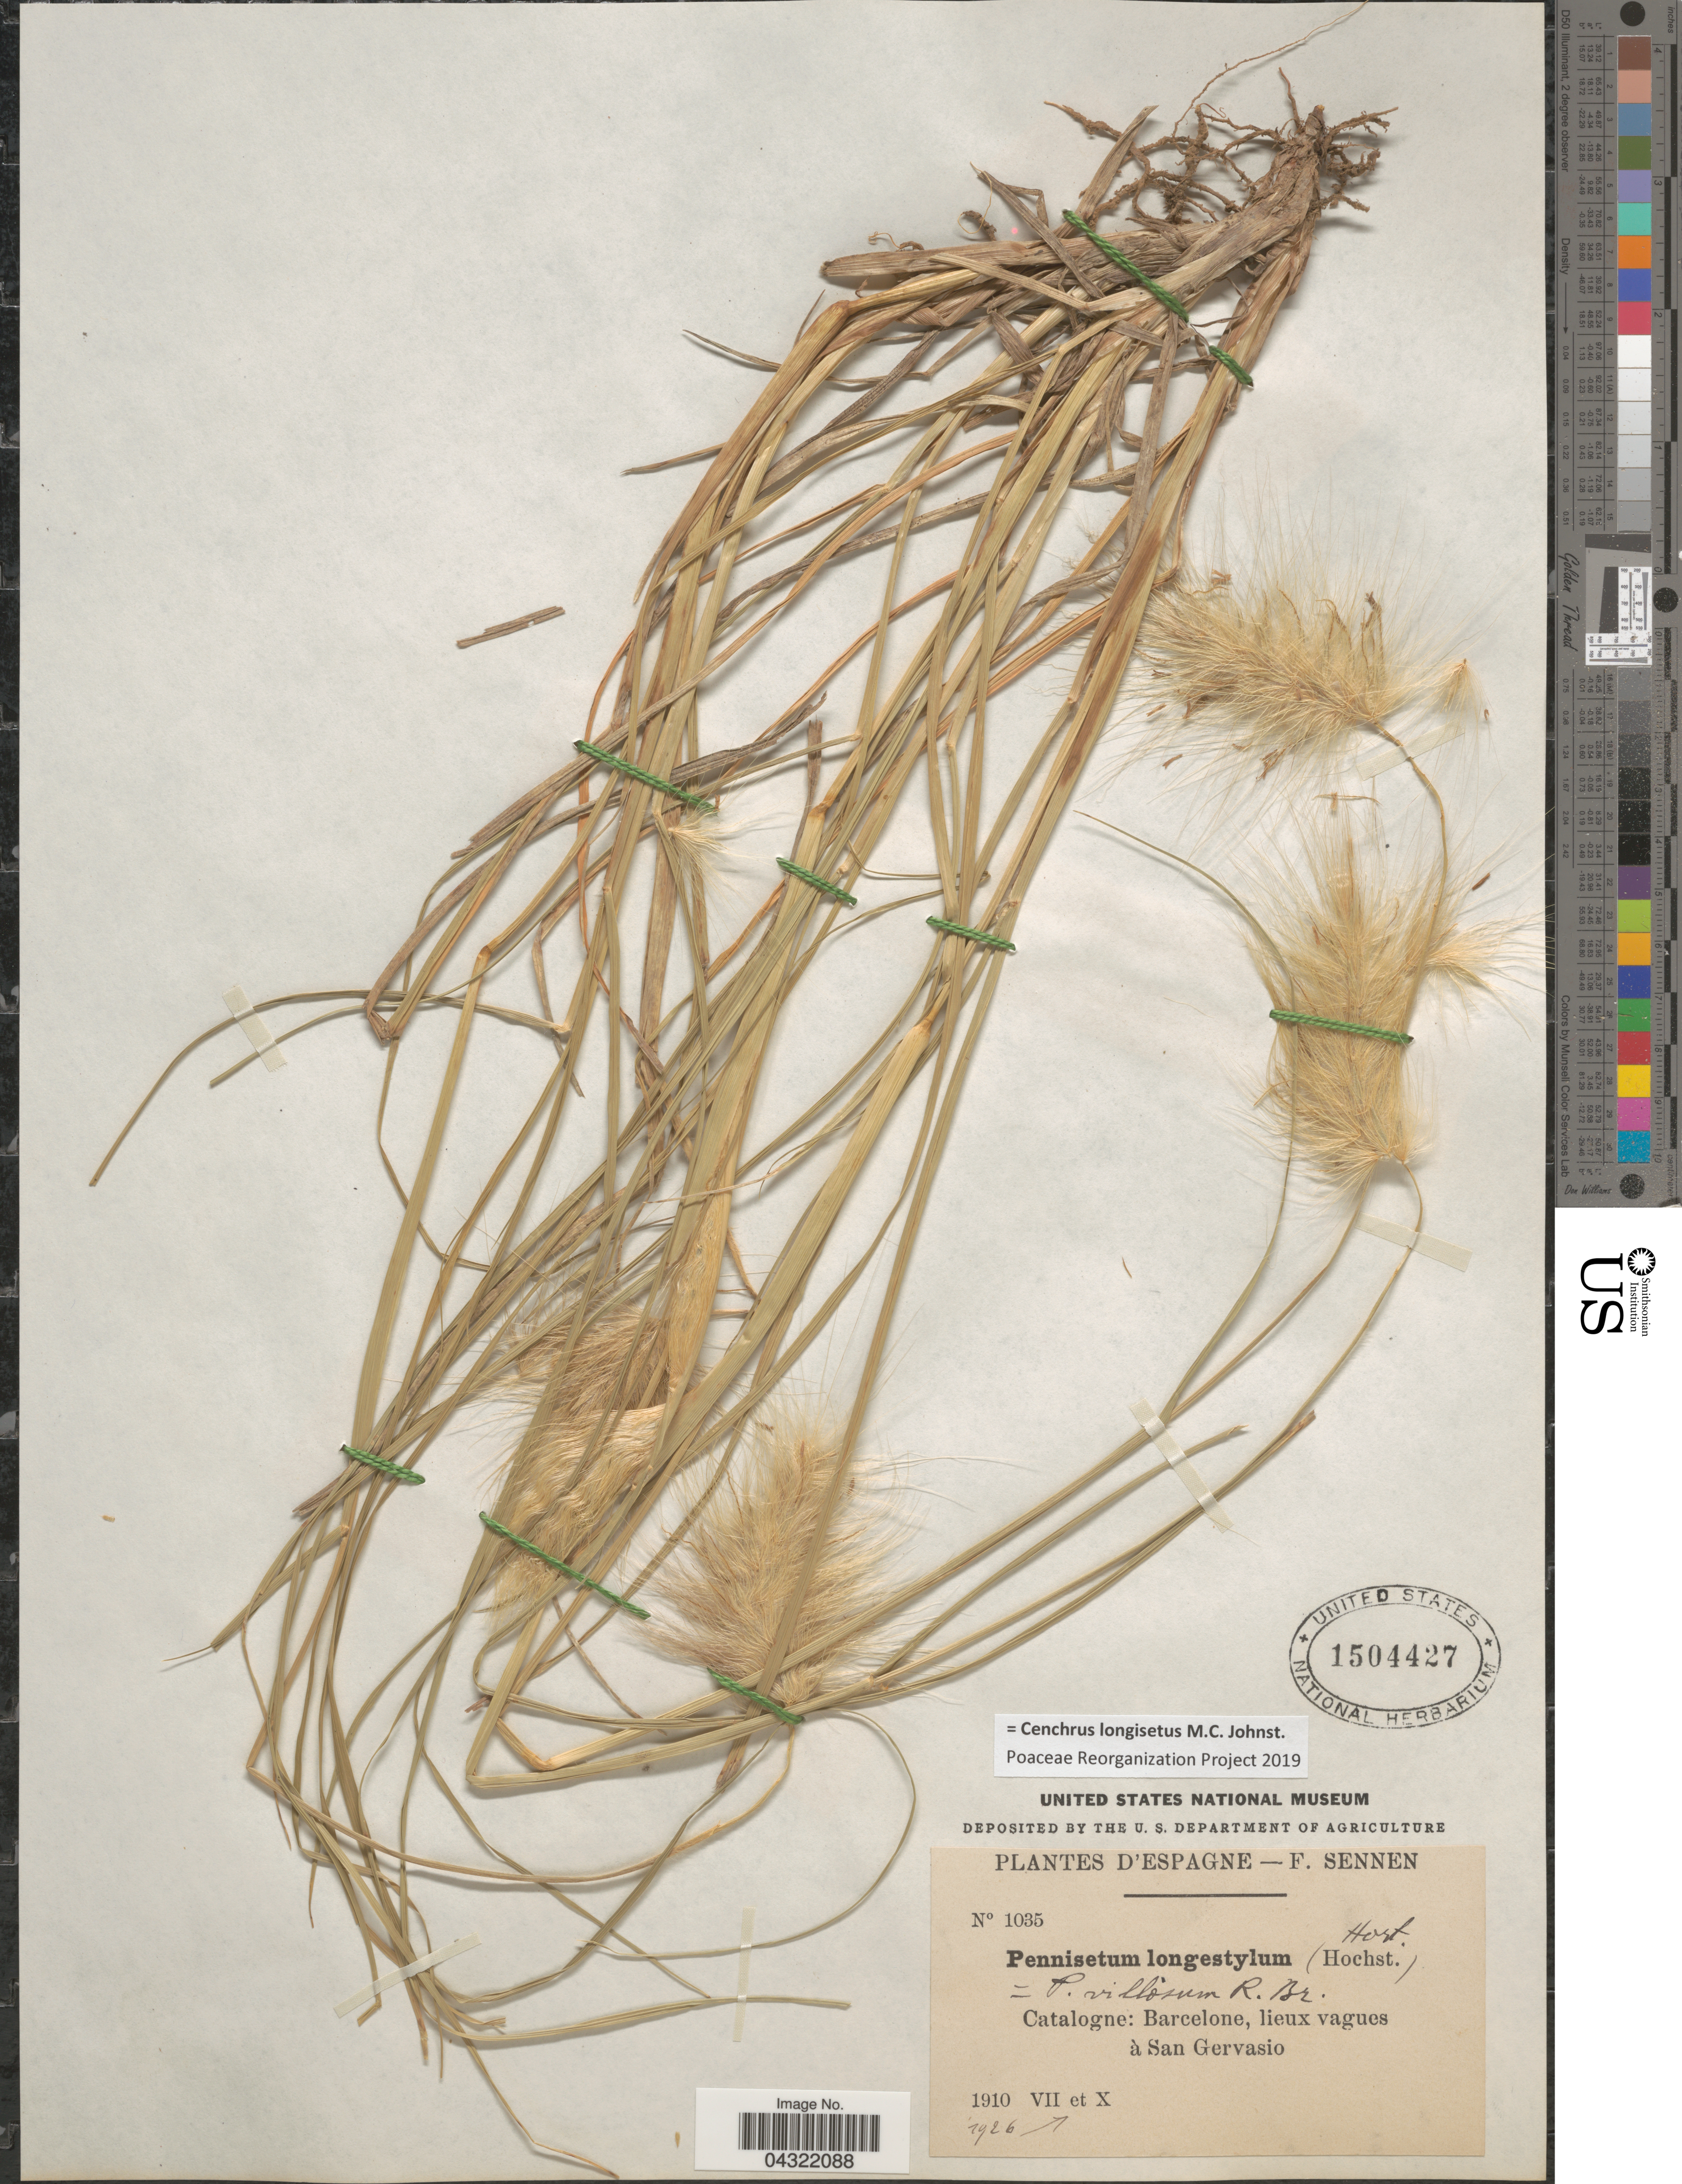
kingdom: Plantae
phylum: Tracheophyta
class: Liliopsida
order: Poales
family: Poaceae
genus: Cenchrus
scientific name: Cenchrus longisetus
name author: M.C. Johnst.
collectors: E. Sennen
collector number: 1035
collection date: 1910-07/1910-10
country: Spain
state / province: Catalunya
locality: Espagne. Catalogne: Barcelone, lieux vagues à San Gervasio.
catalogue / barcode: US 1504427